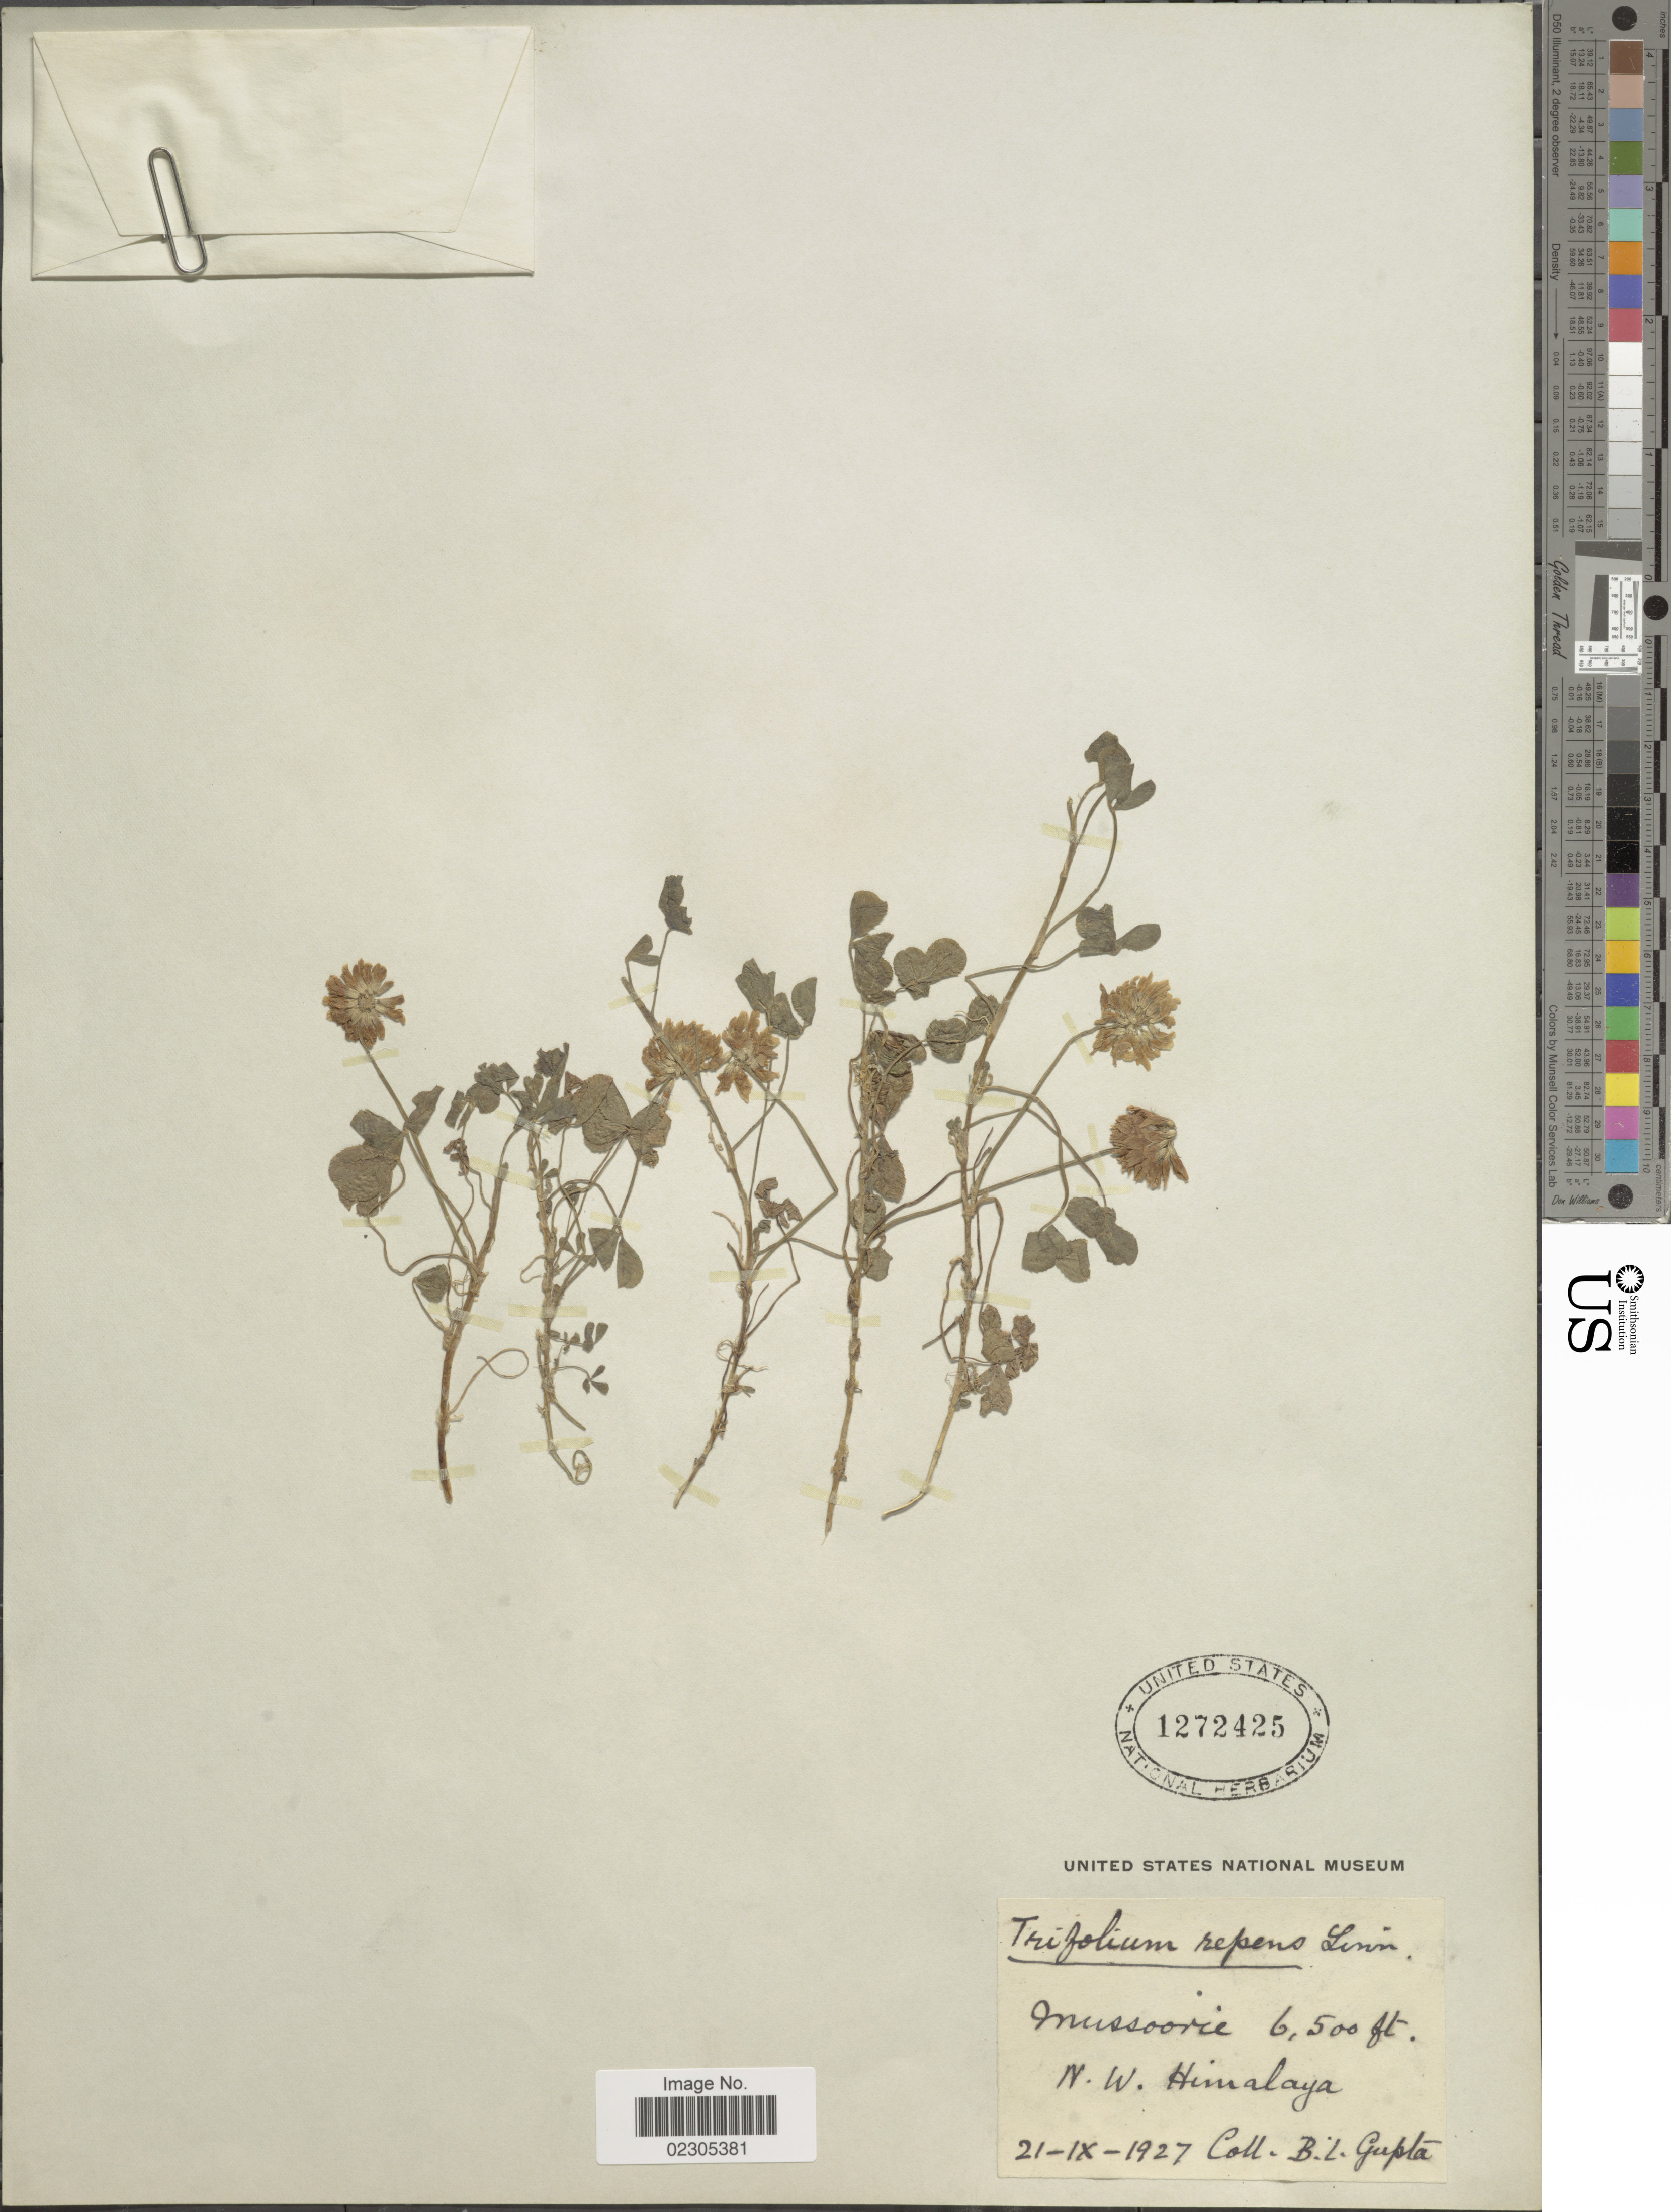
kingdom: Plantae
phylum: Tracheophyta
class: Magnoliopsida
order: Fabales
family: Fabaceae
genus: Trifolium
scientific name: Trifolium repens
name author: L.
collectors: B. L. Gupta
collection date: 1927-09-21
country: India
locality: N.W. Himalaya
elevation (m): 1981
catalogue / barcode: US 1272425